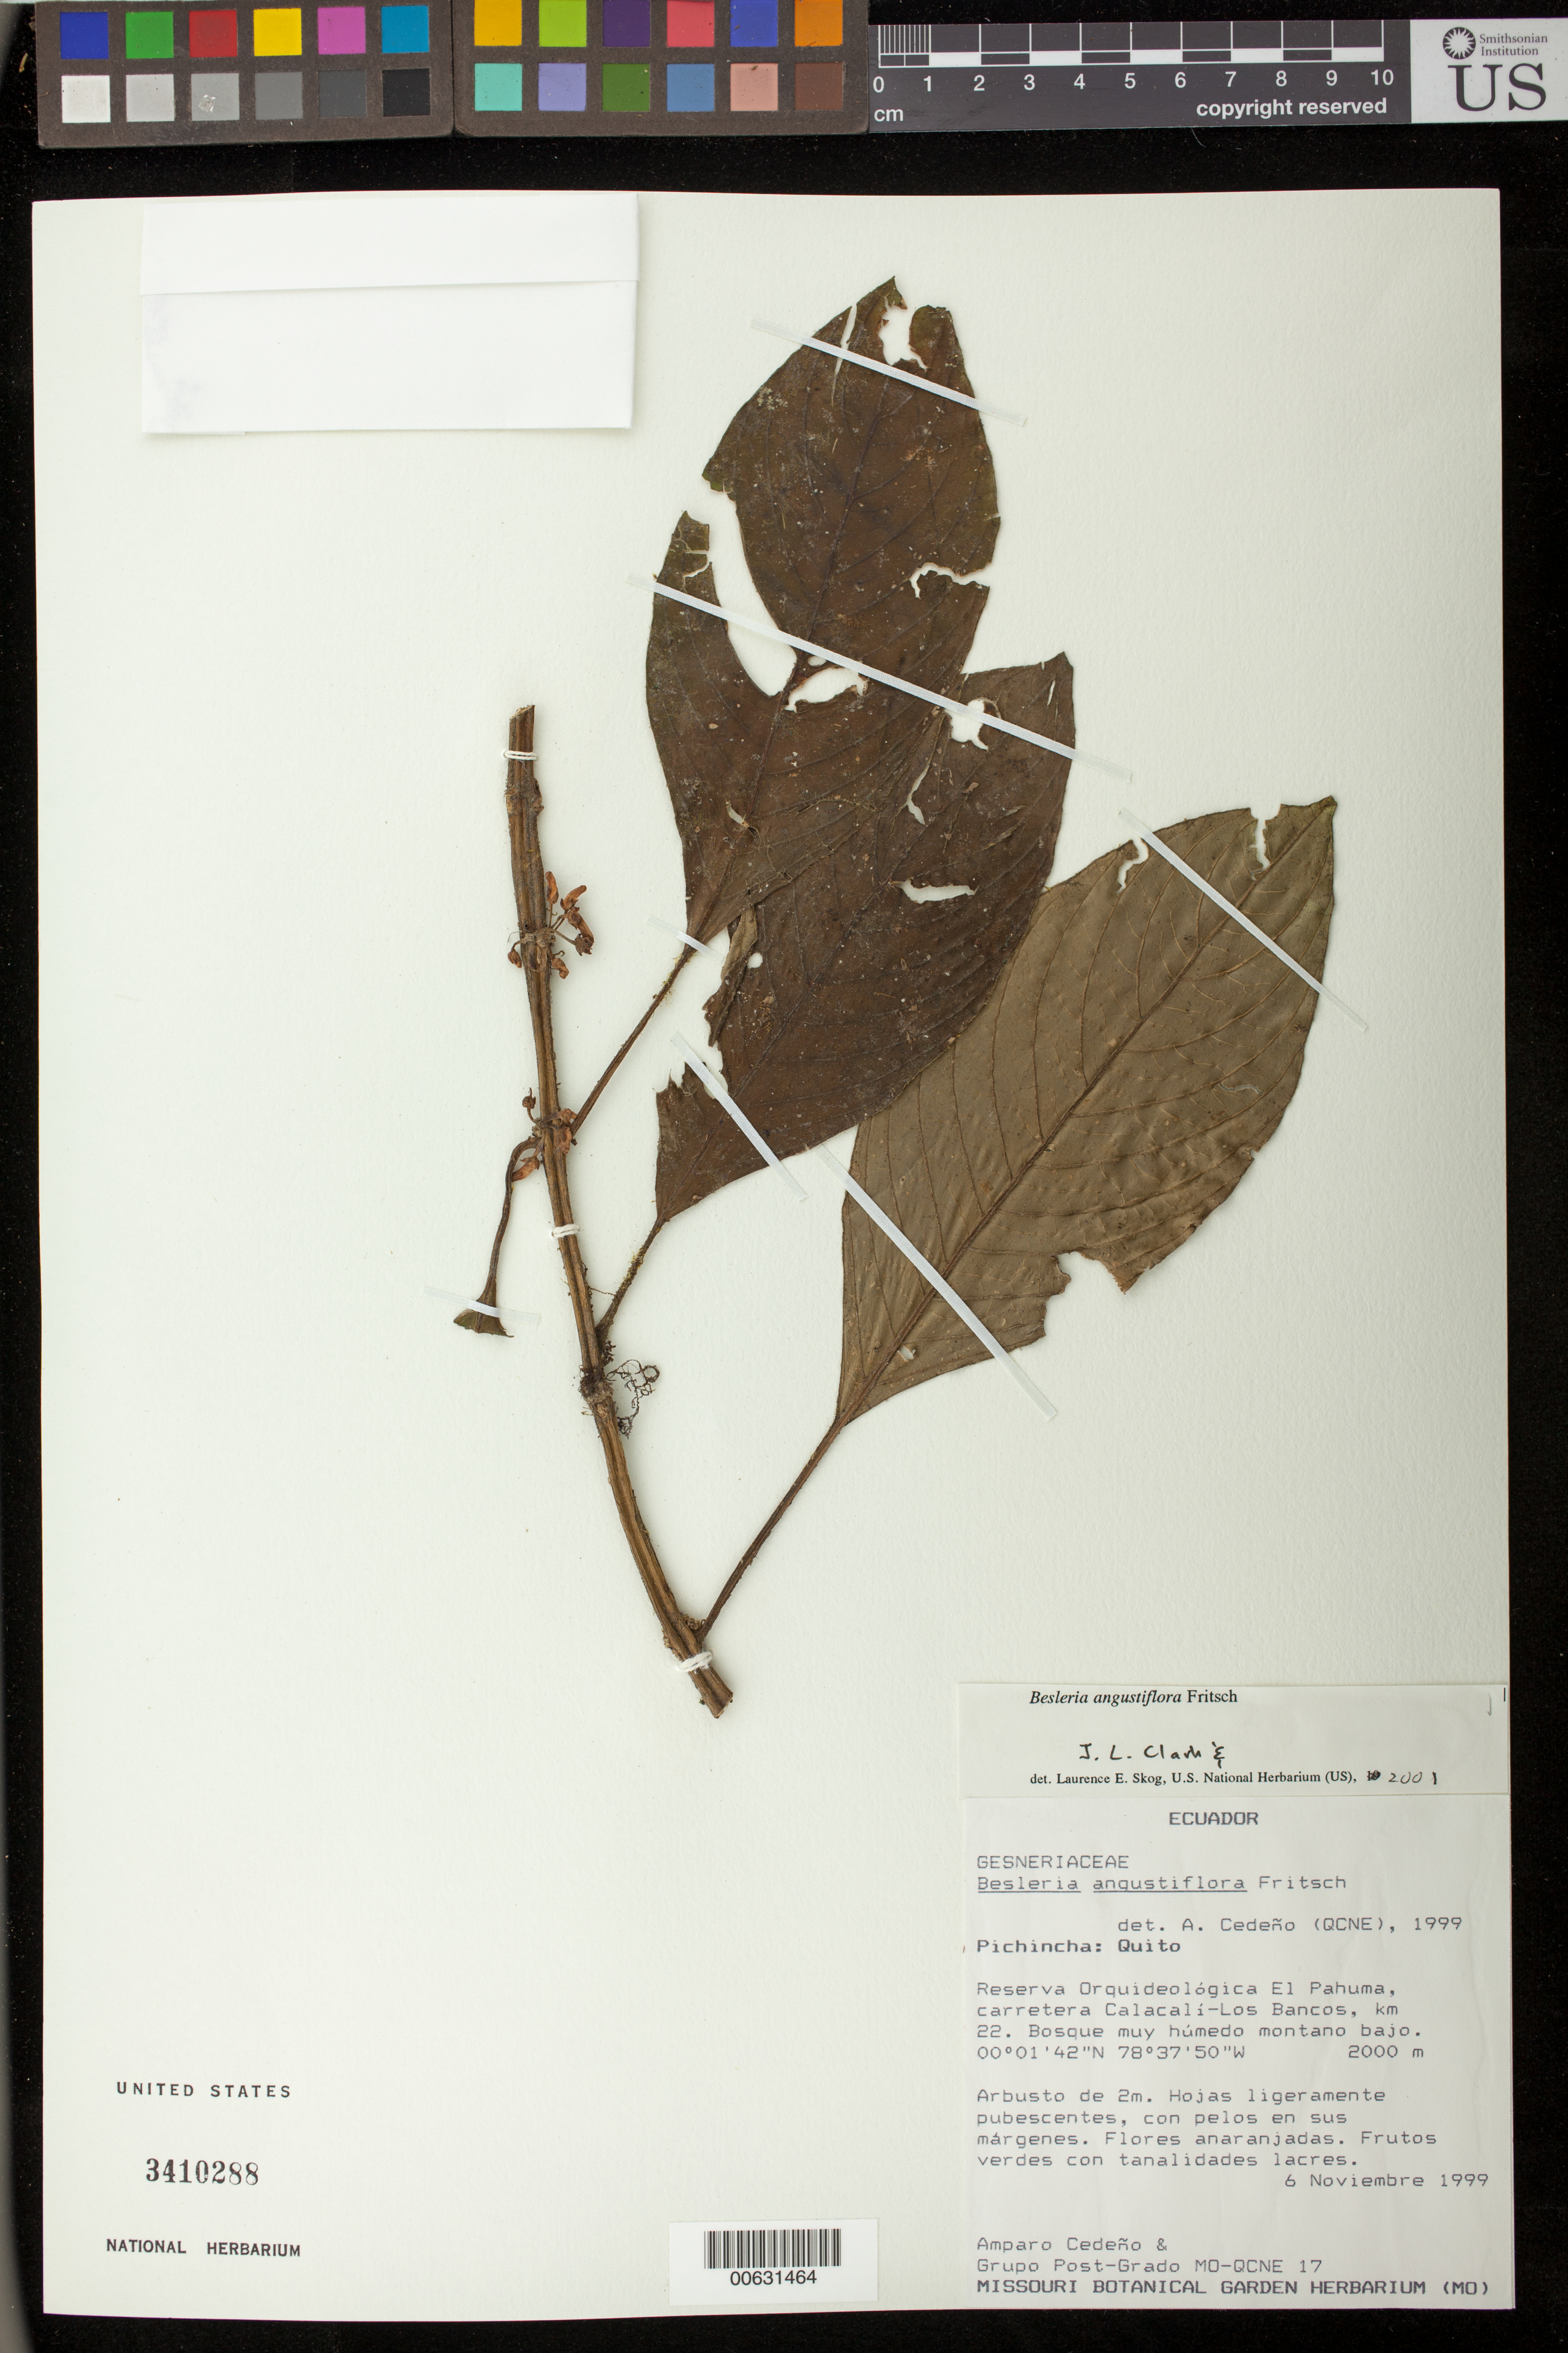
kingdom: Plantae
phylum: Tracheophyta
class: Magnoliopsida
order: Lamiales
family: Gesneriaceae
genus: Besleria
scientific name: Besleria angustiflora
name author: Fritsch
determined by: Clark, J. L.; Skog, Laurence E.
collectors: A. Cedeño & Grupo Post-Grado MO-QCNE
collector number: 17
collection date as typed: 06 Nov 1999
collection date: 1999-11-06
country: Ecuador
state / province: Pichincha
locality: Quito; Reserva Orquideológica El Pahuma, carretera Calacalí-Los Bancos, km 22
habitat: Bosque muy húmedo montano bajo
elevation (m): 2000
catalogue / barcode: US 3410288